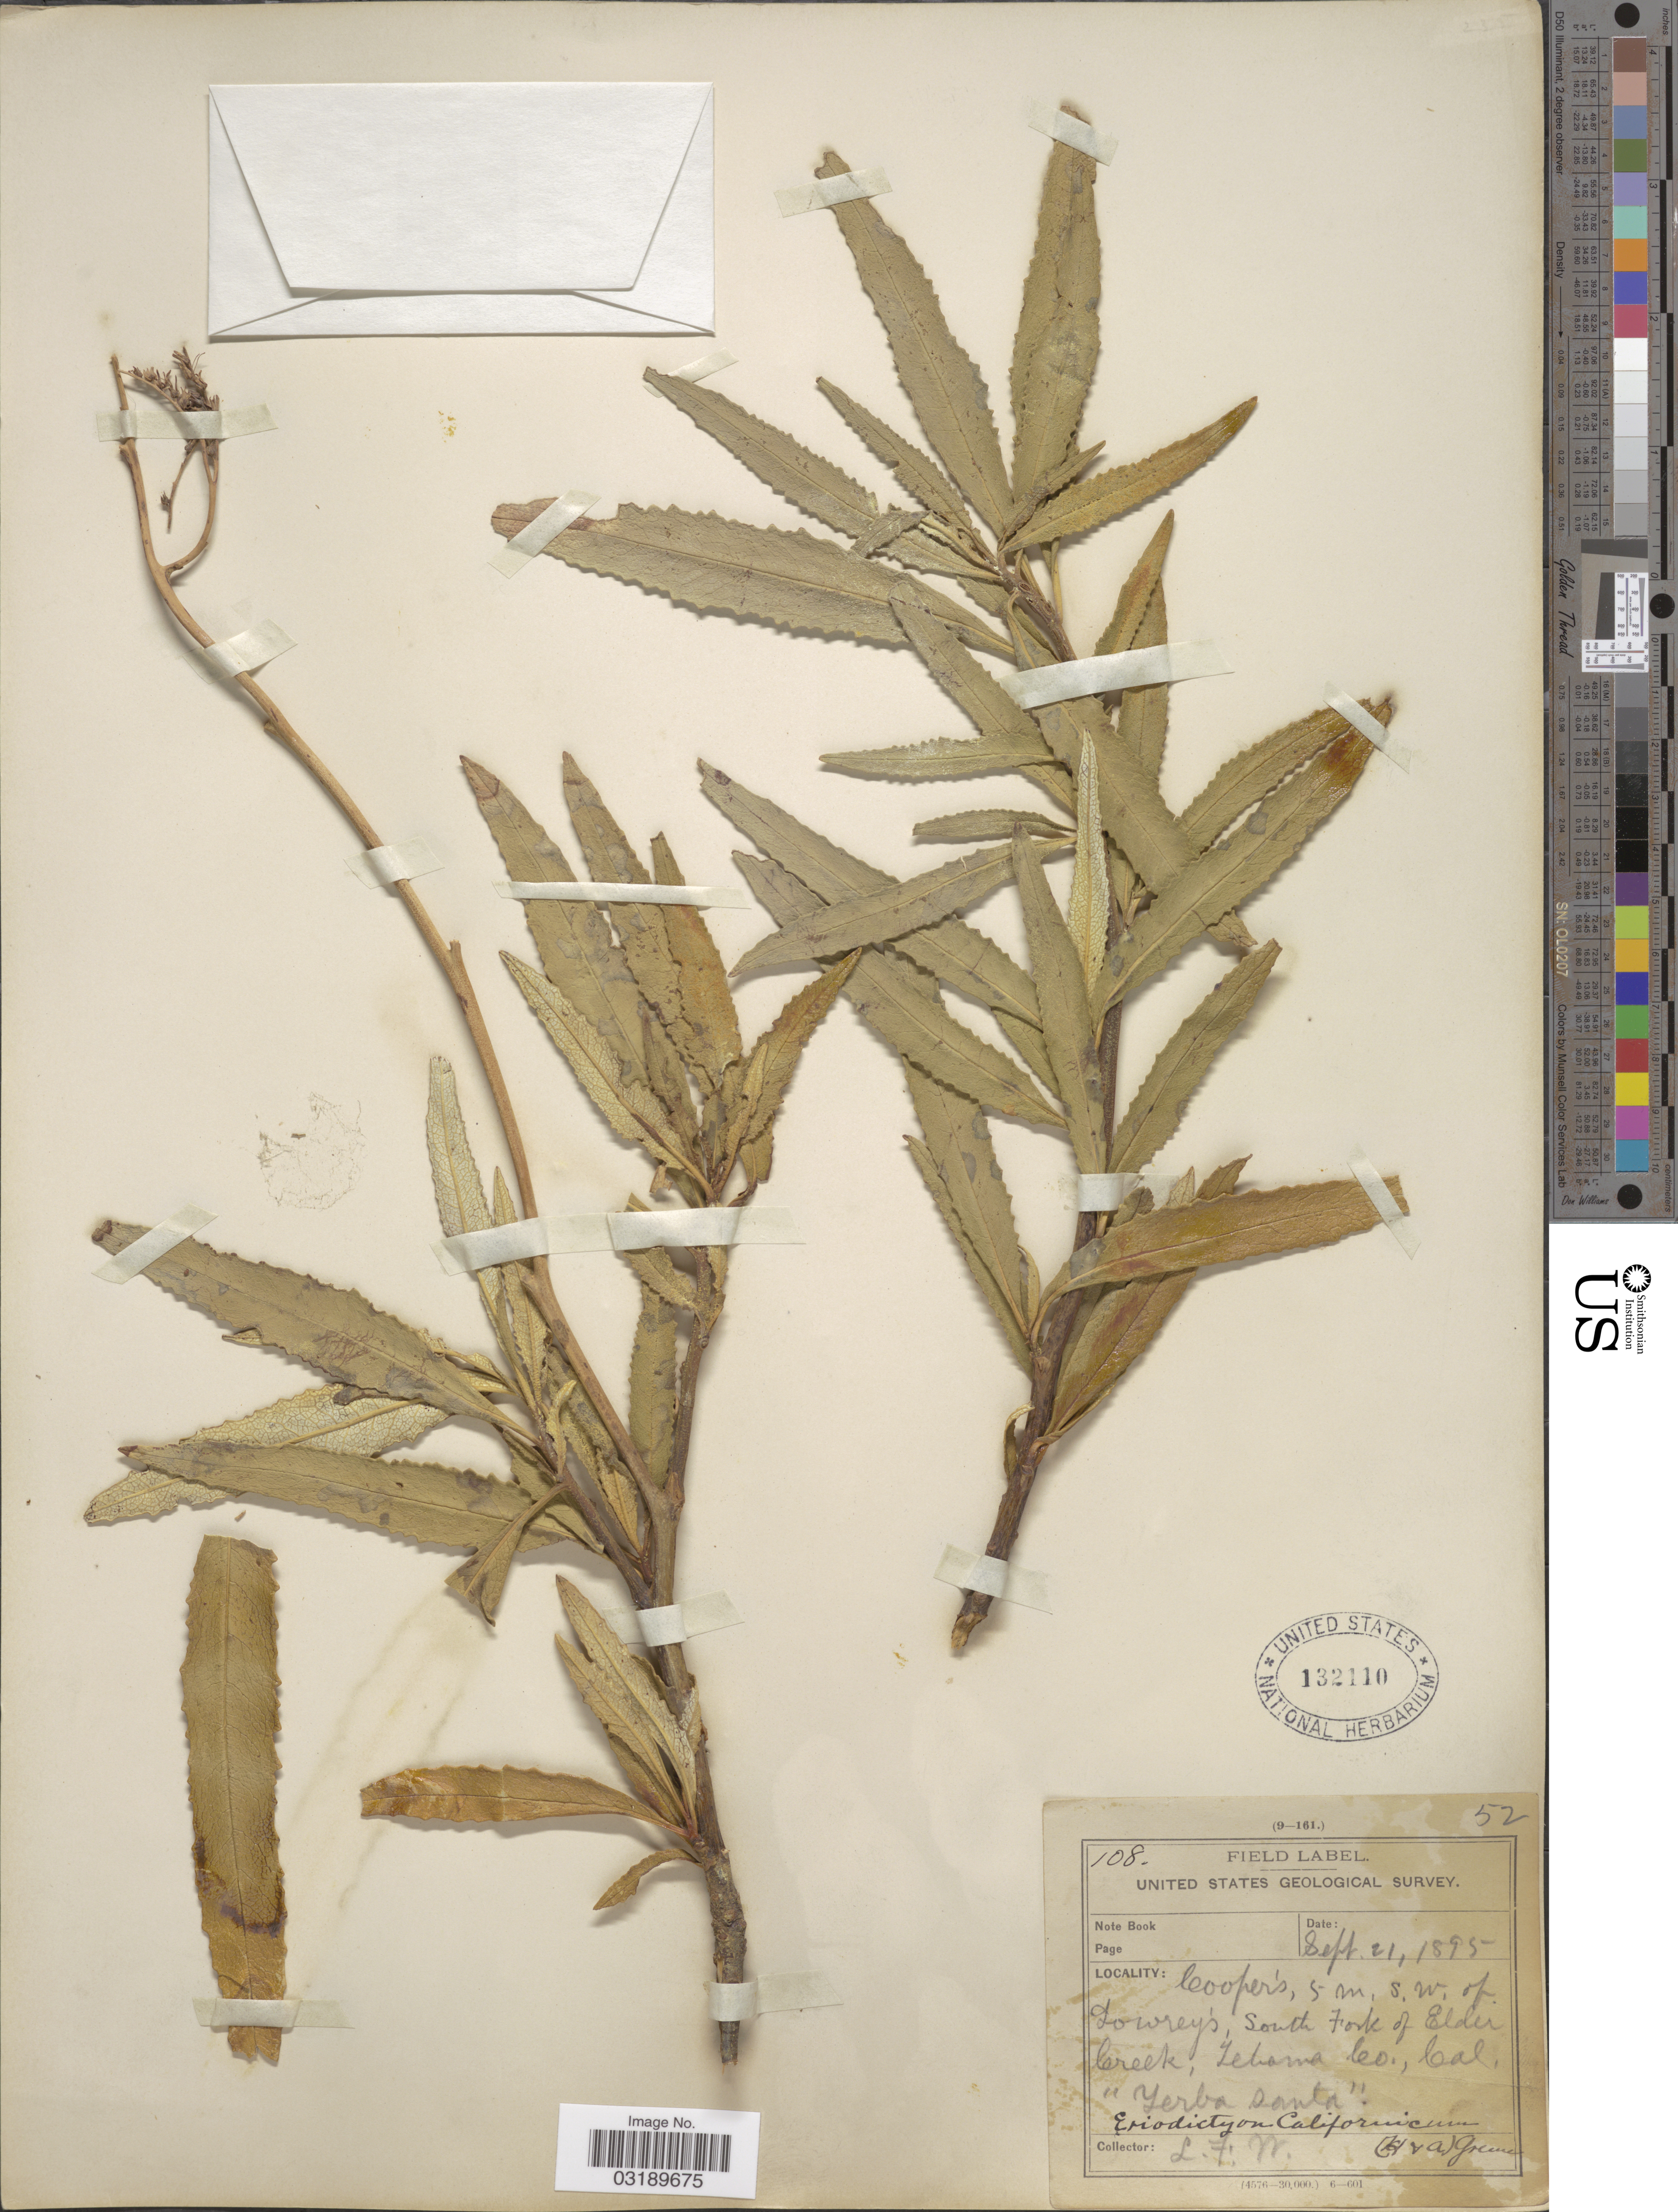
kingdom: Plantae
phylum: Tracheophyta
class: Magnoliopsida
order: Boraginales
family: Namaceae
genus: Eriodictyon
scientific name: Eriodictyon californicum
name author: (Hook. & Arn.) Torr.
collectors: L. F. Ward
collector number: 108?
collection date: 1895-09-21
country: United States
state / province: California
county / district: Tehama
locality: Cooper's, 5 m. s.w. of Lowrey's, South of Fork of Elder Creek, Tehama Co., "Yerba Santa" [unsure placement].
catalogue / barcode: US 132110